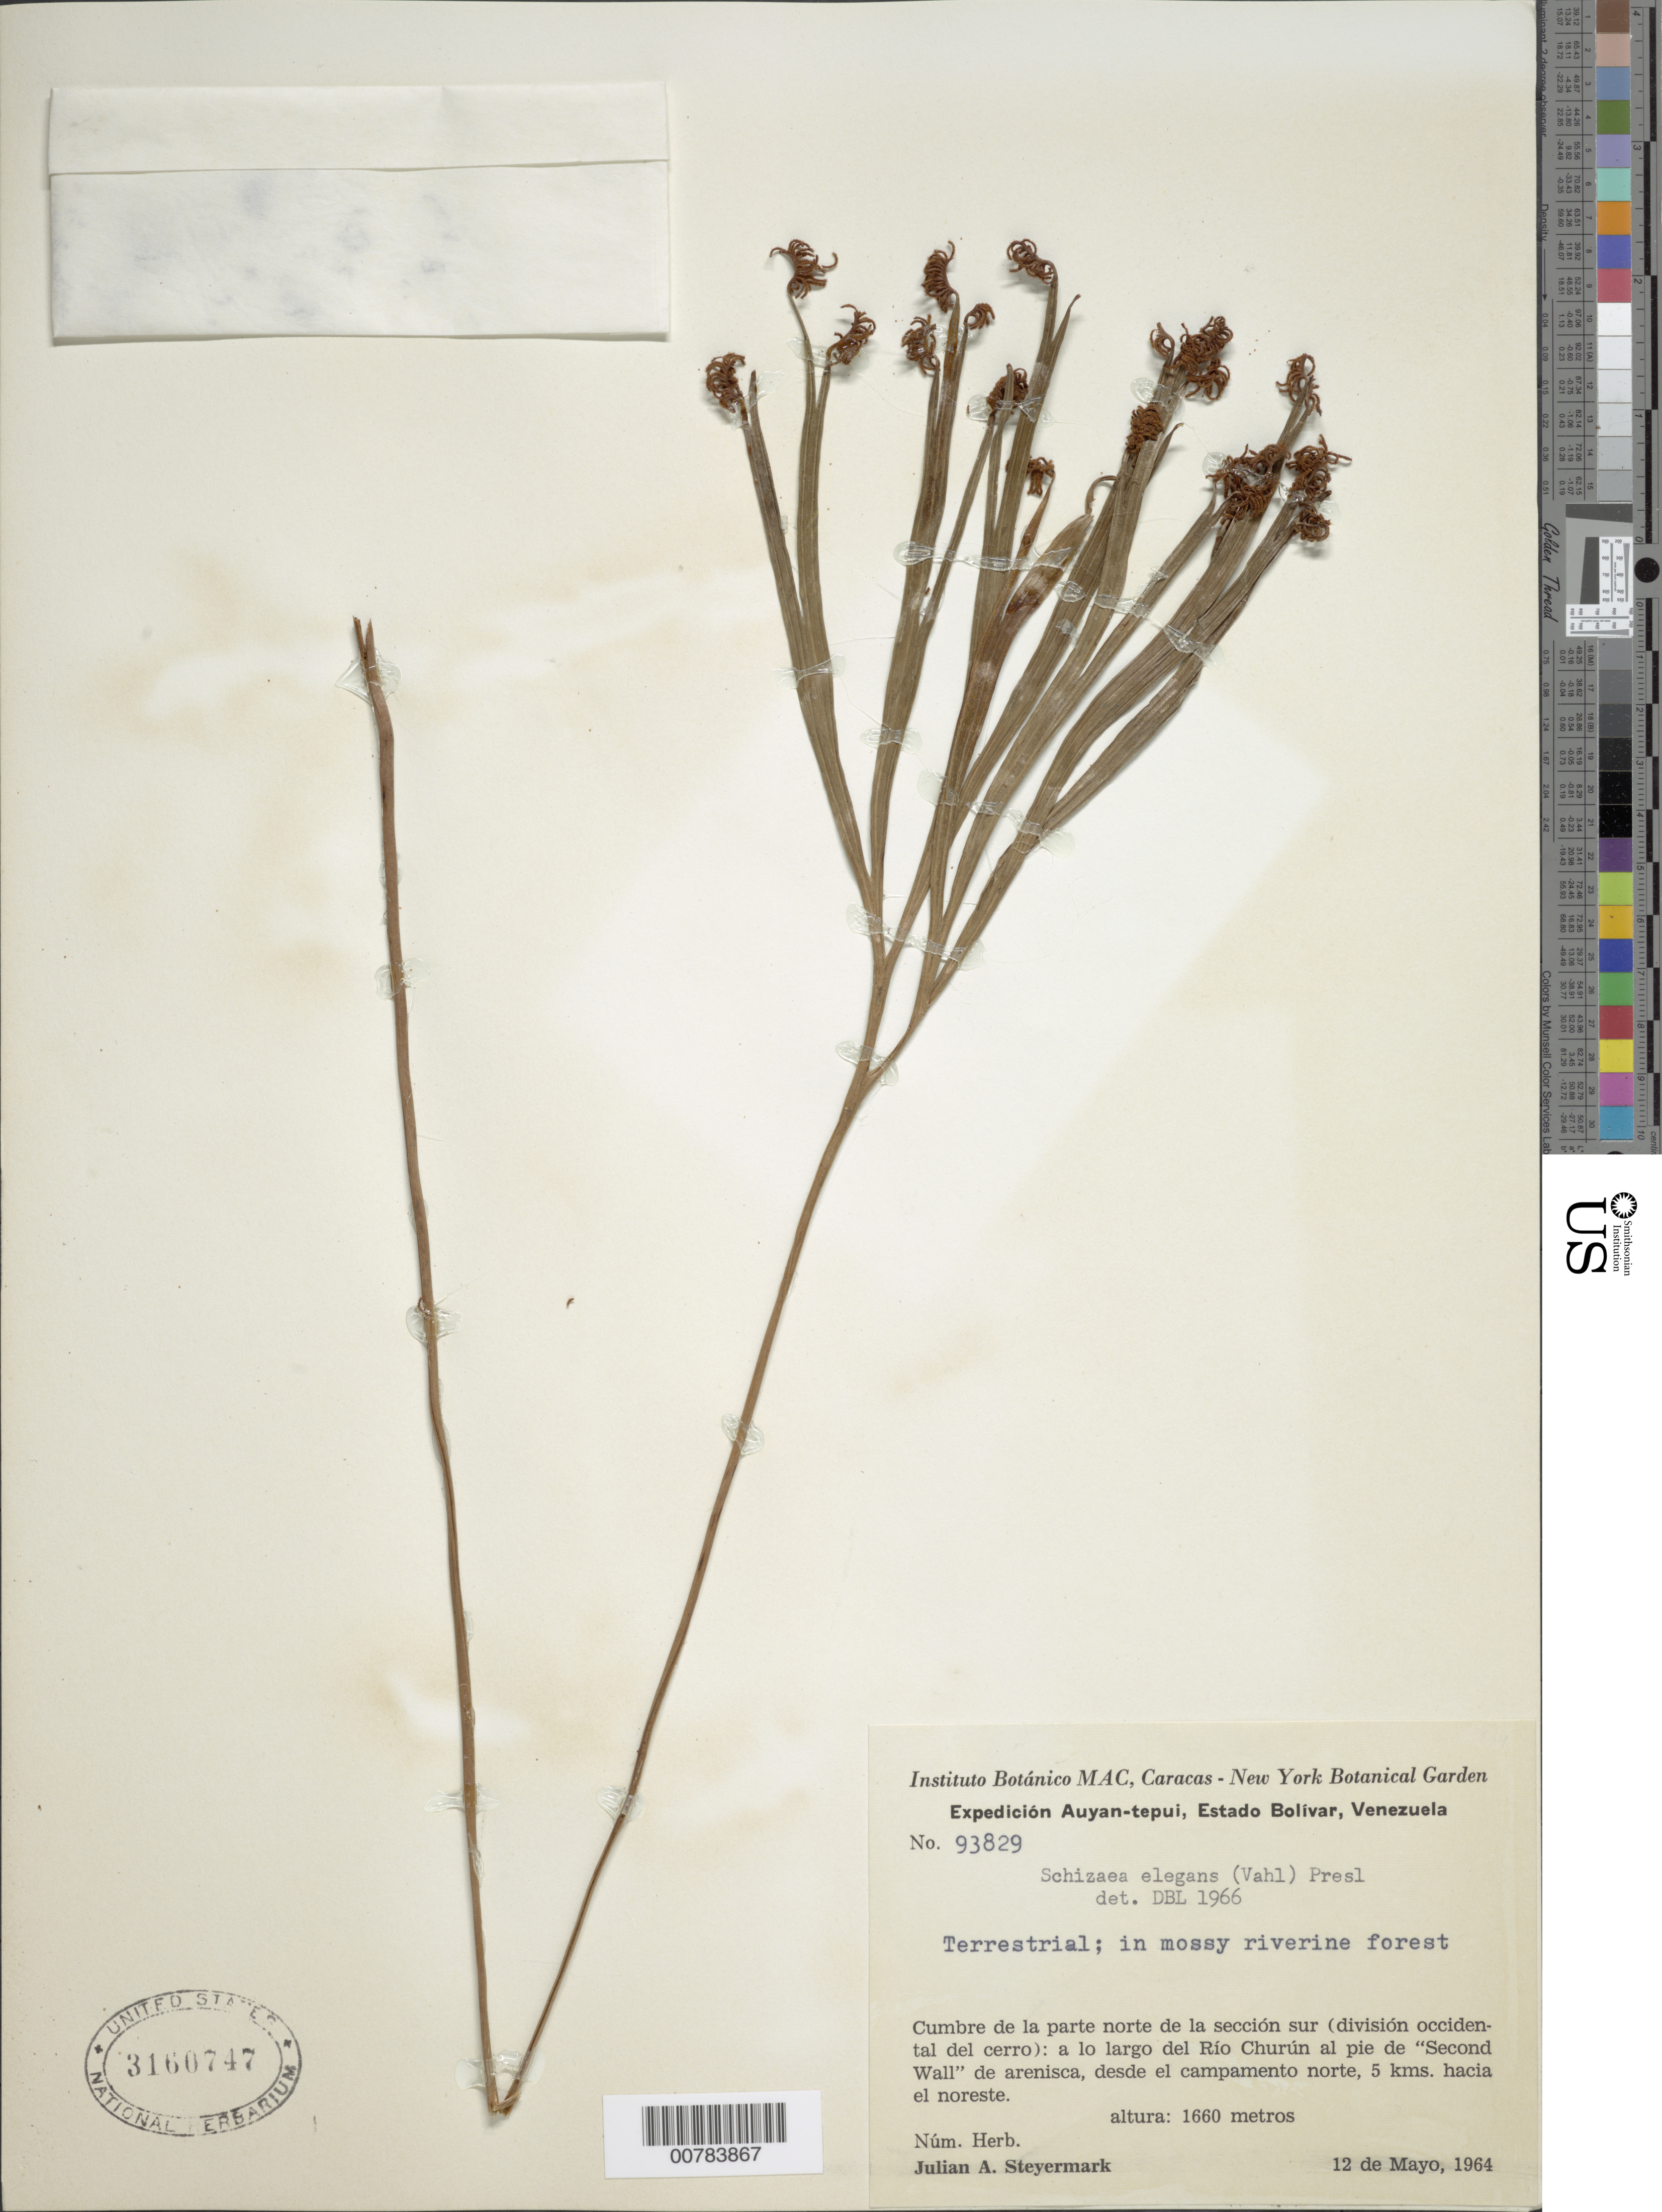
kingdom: Plantae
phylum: Tracheophyta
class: Polypodiopsida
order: Schizaeales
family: Schizaeaceae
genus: Schizaea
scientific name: Schizaea elegans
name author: (Vahl) Sw.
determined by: Lellinger, David B., (BOT), Smithsonian Institution - National Museum of Natural History (UNITED STATES)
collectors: J. Steyermark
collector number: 93829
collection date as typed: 12-May-64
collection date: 1964-05-12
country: Venezuela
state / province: Bolívar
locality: Auyan-tepuí, Río Churún, de la parte norte de la sección sur (división occidental del cerro); a lo largo del Río Churún al pie de "Second Wall" desde el campamento norte, 5 km hacia el noreste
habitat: Arenisca2, in mossy riverine forest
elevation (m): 1660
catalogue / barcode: US 3160747